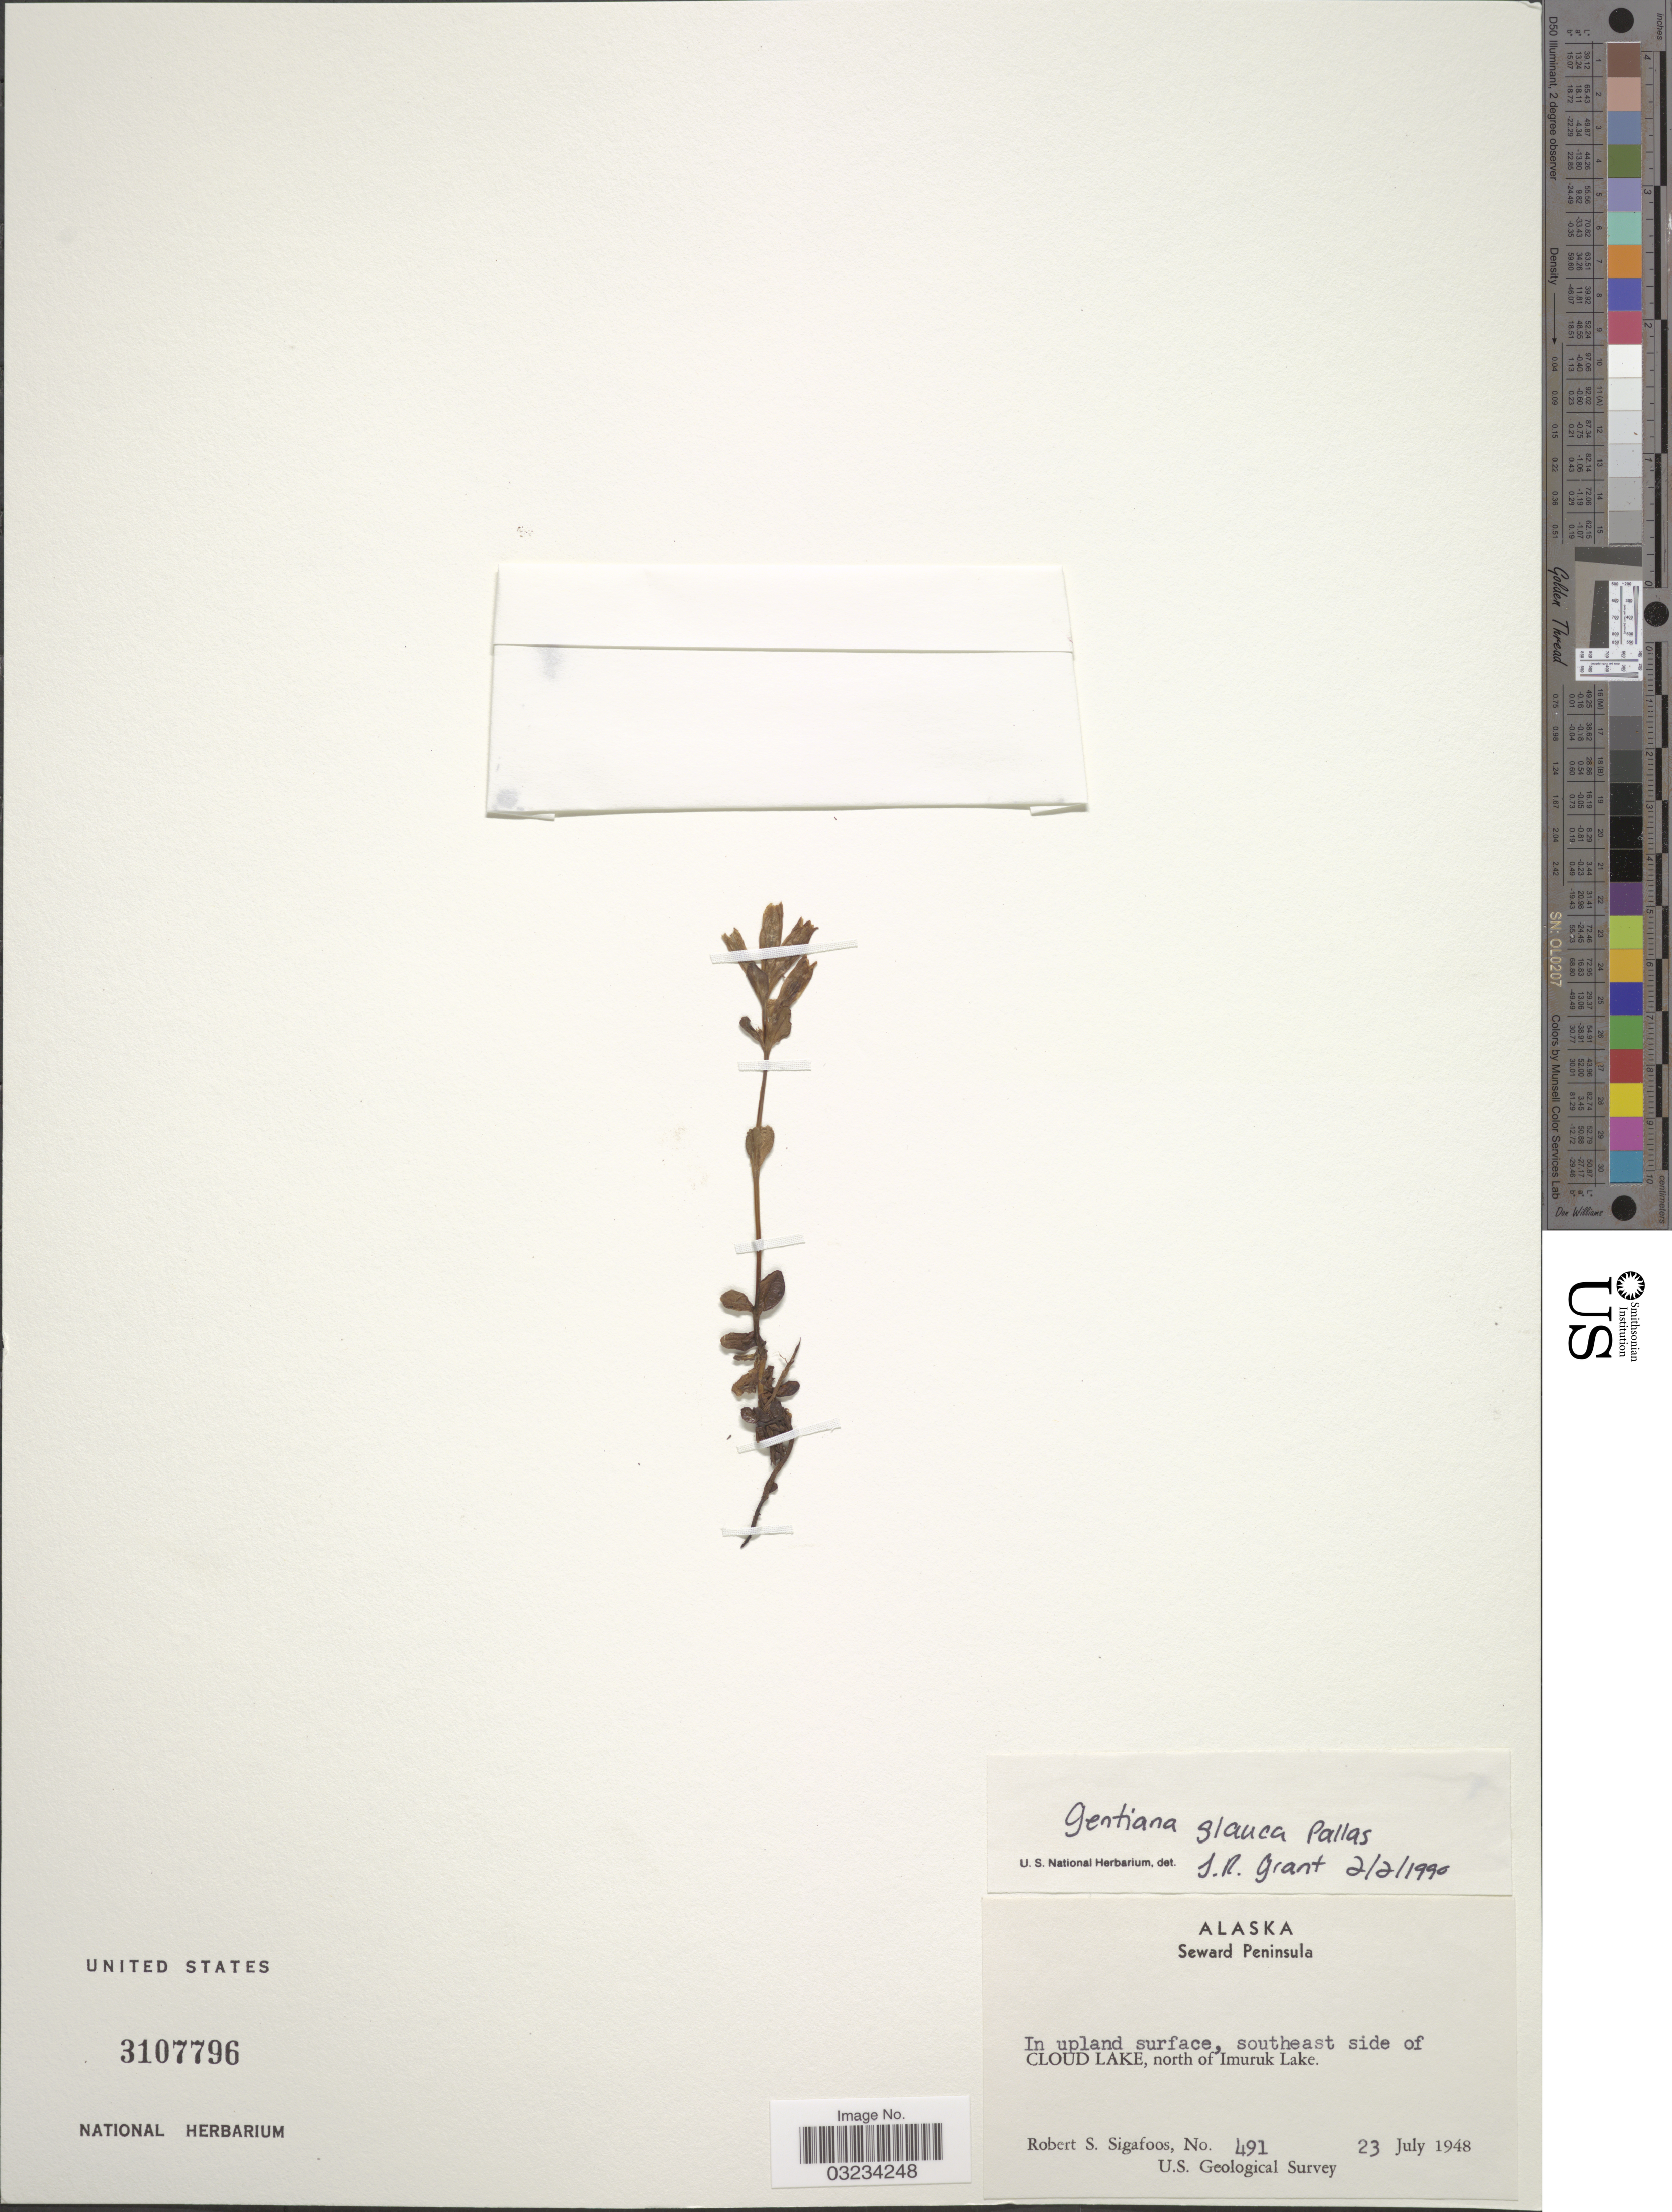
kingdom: Plantae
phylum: Tracheophyta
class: Magnoliopsida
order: Gentianales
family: Gentianaceae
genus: Gentiana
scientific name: Gentiana glauca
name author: Pall.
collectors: R. Sigafoos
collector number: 491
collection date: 1948-07-23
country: United States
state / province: Alaska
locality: Seward Peninsula, In upland surface, southeast side of Cloud Lake, north of Imuruk Lake.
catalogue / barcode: US 3107796